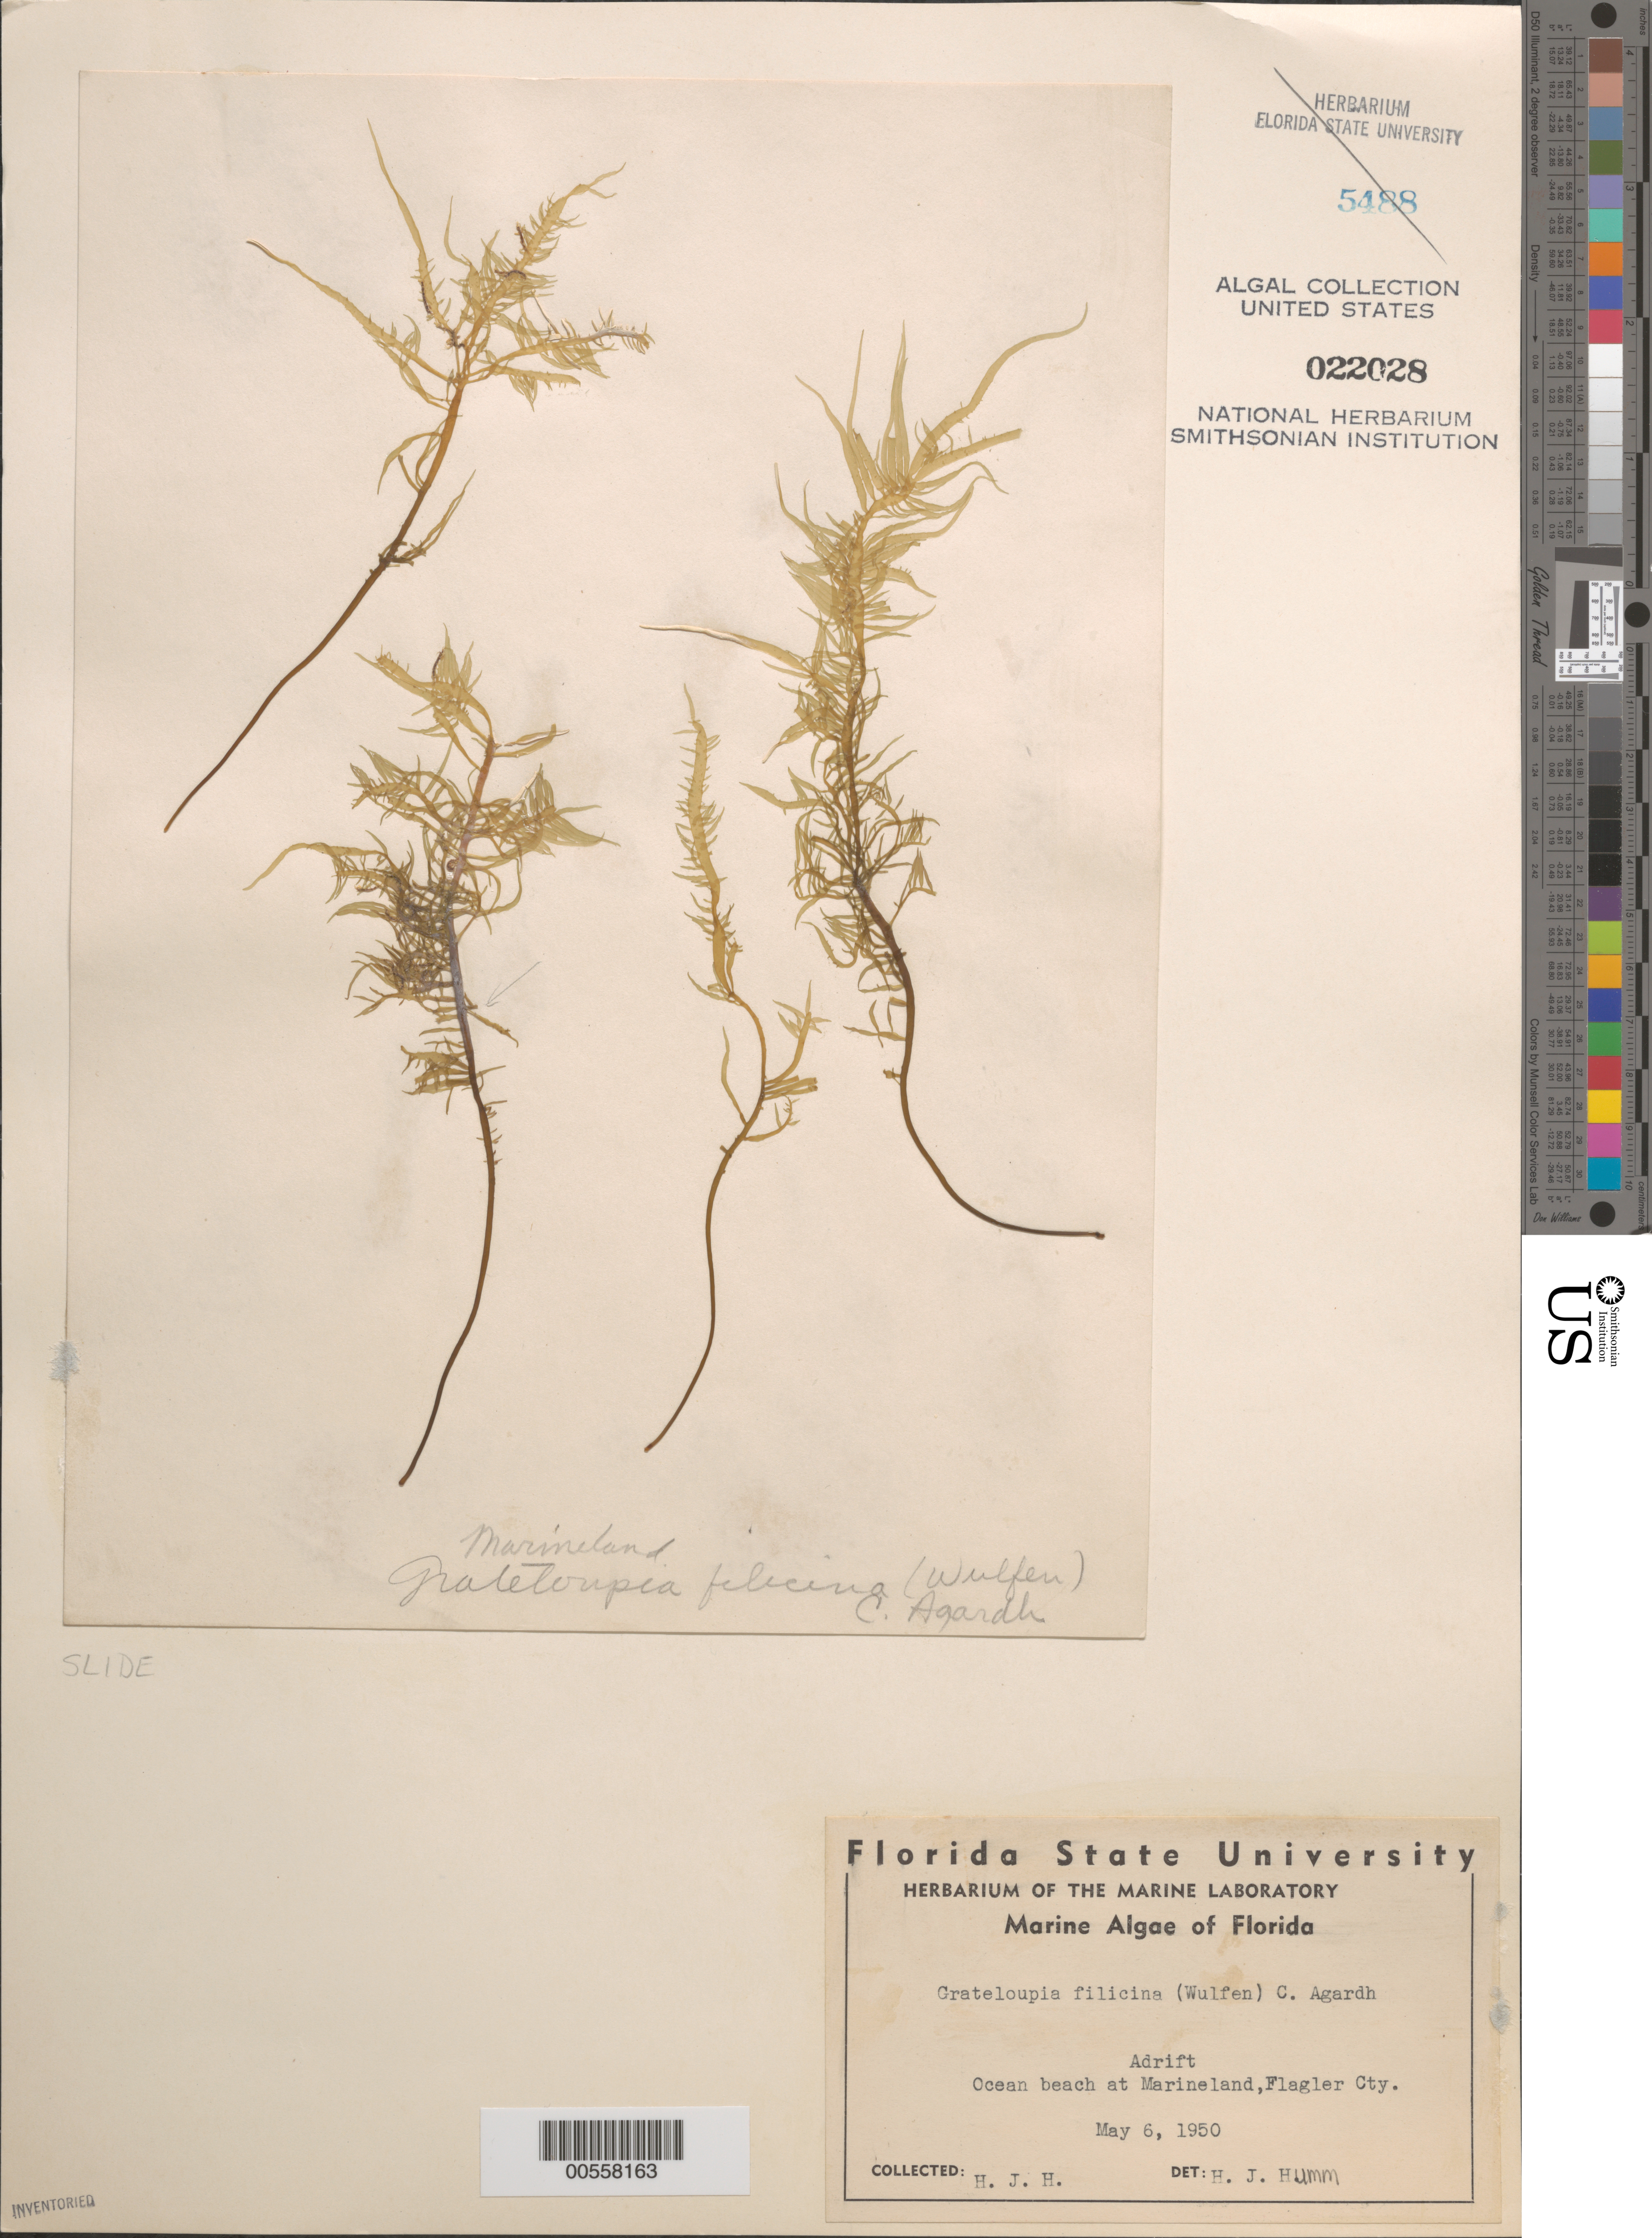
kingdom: Plantae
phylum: Rhodophyta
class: Florideophyceae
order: Halymeniales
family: Halymeniaceae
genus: Grateloupia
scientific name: Grateloupia filicina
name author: (J.V.Lamouroux) C. Agardh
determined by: Humm, Harold J.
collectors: H. J. Humm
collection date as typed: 06 May 1950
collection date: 1950-05-06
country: United States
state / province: Florida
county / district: Flagler County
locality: Marineland ocean beach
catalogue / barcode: US 22028